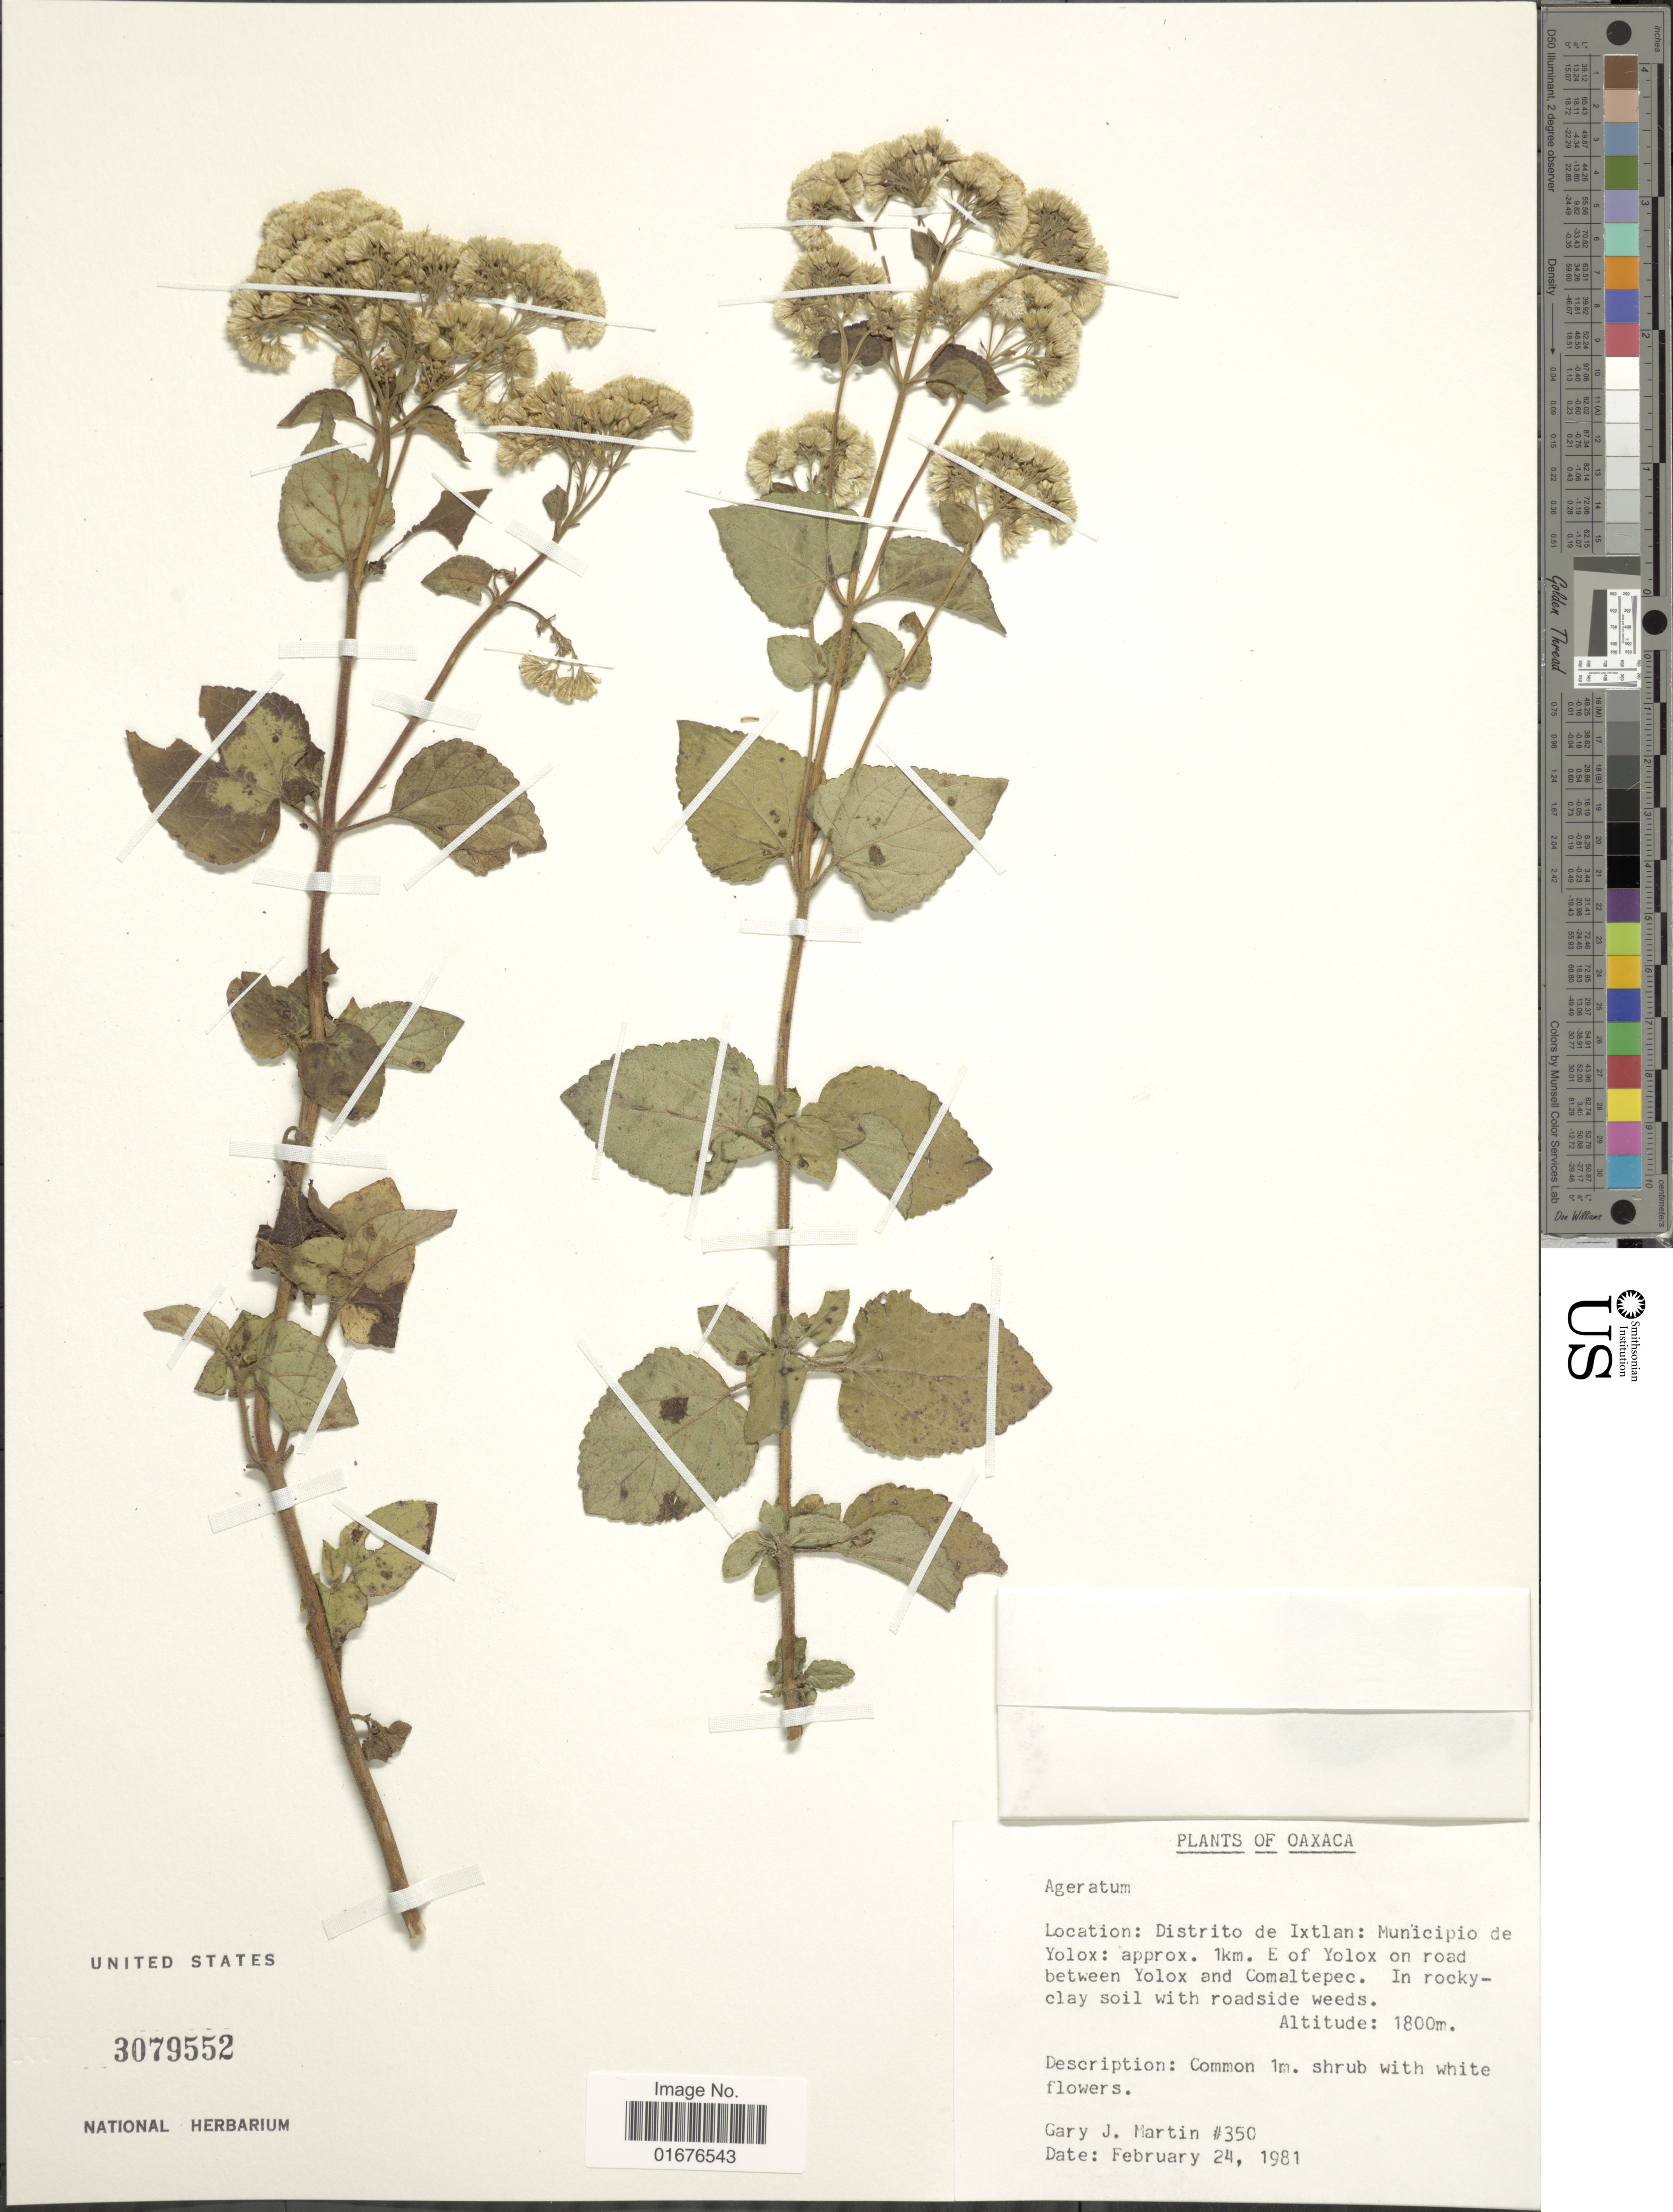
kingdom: Plantae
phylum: Tracheophyta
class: Magnoliopsida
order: Asterales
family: Asteraceae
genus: Ageratina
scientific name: Ageratina pichinchensis var. bustamenta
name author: (DC.) R.M. King & H. Rob.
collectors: G. J. Martin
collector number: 350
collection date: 1981-02-24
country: Mexico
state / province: Oaxaca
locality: Distrito de Ixtlan; Municipio de Yolox: approx. 1km. E of Yolox on road between Yolox and Comaltepec, in rocky soil with roadside weeds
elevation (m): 1800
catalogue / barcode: US 3079552